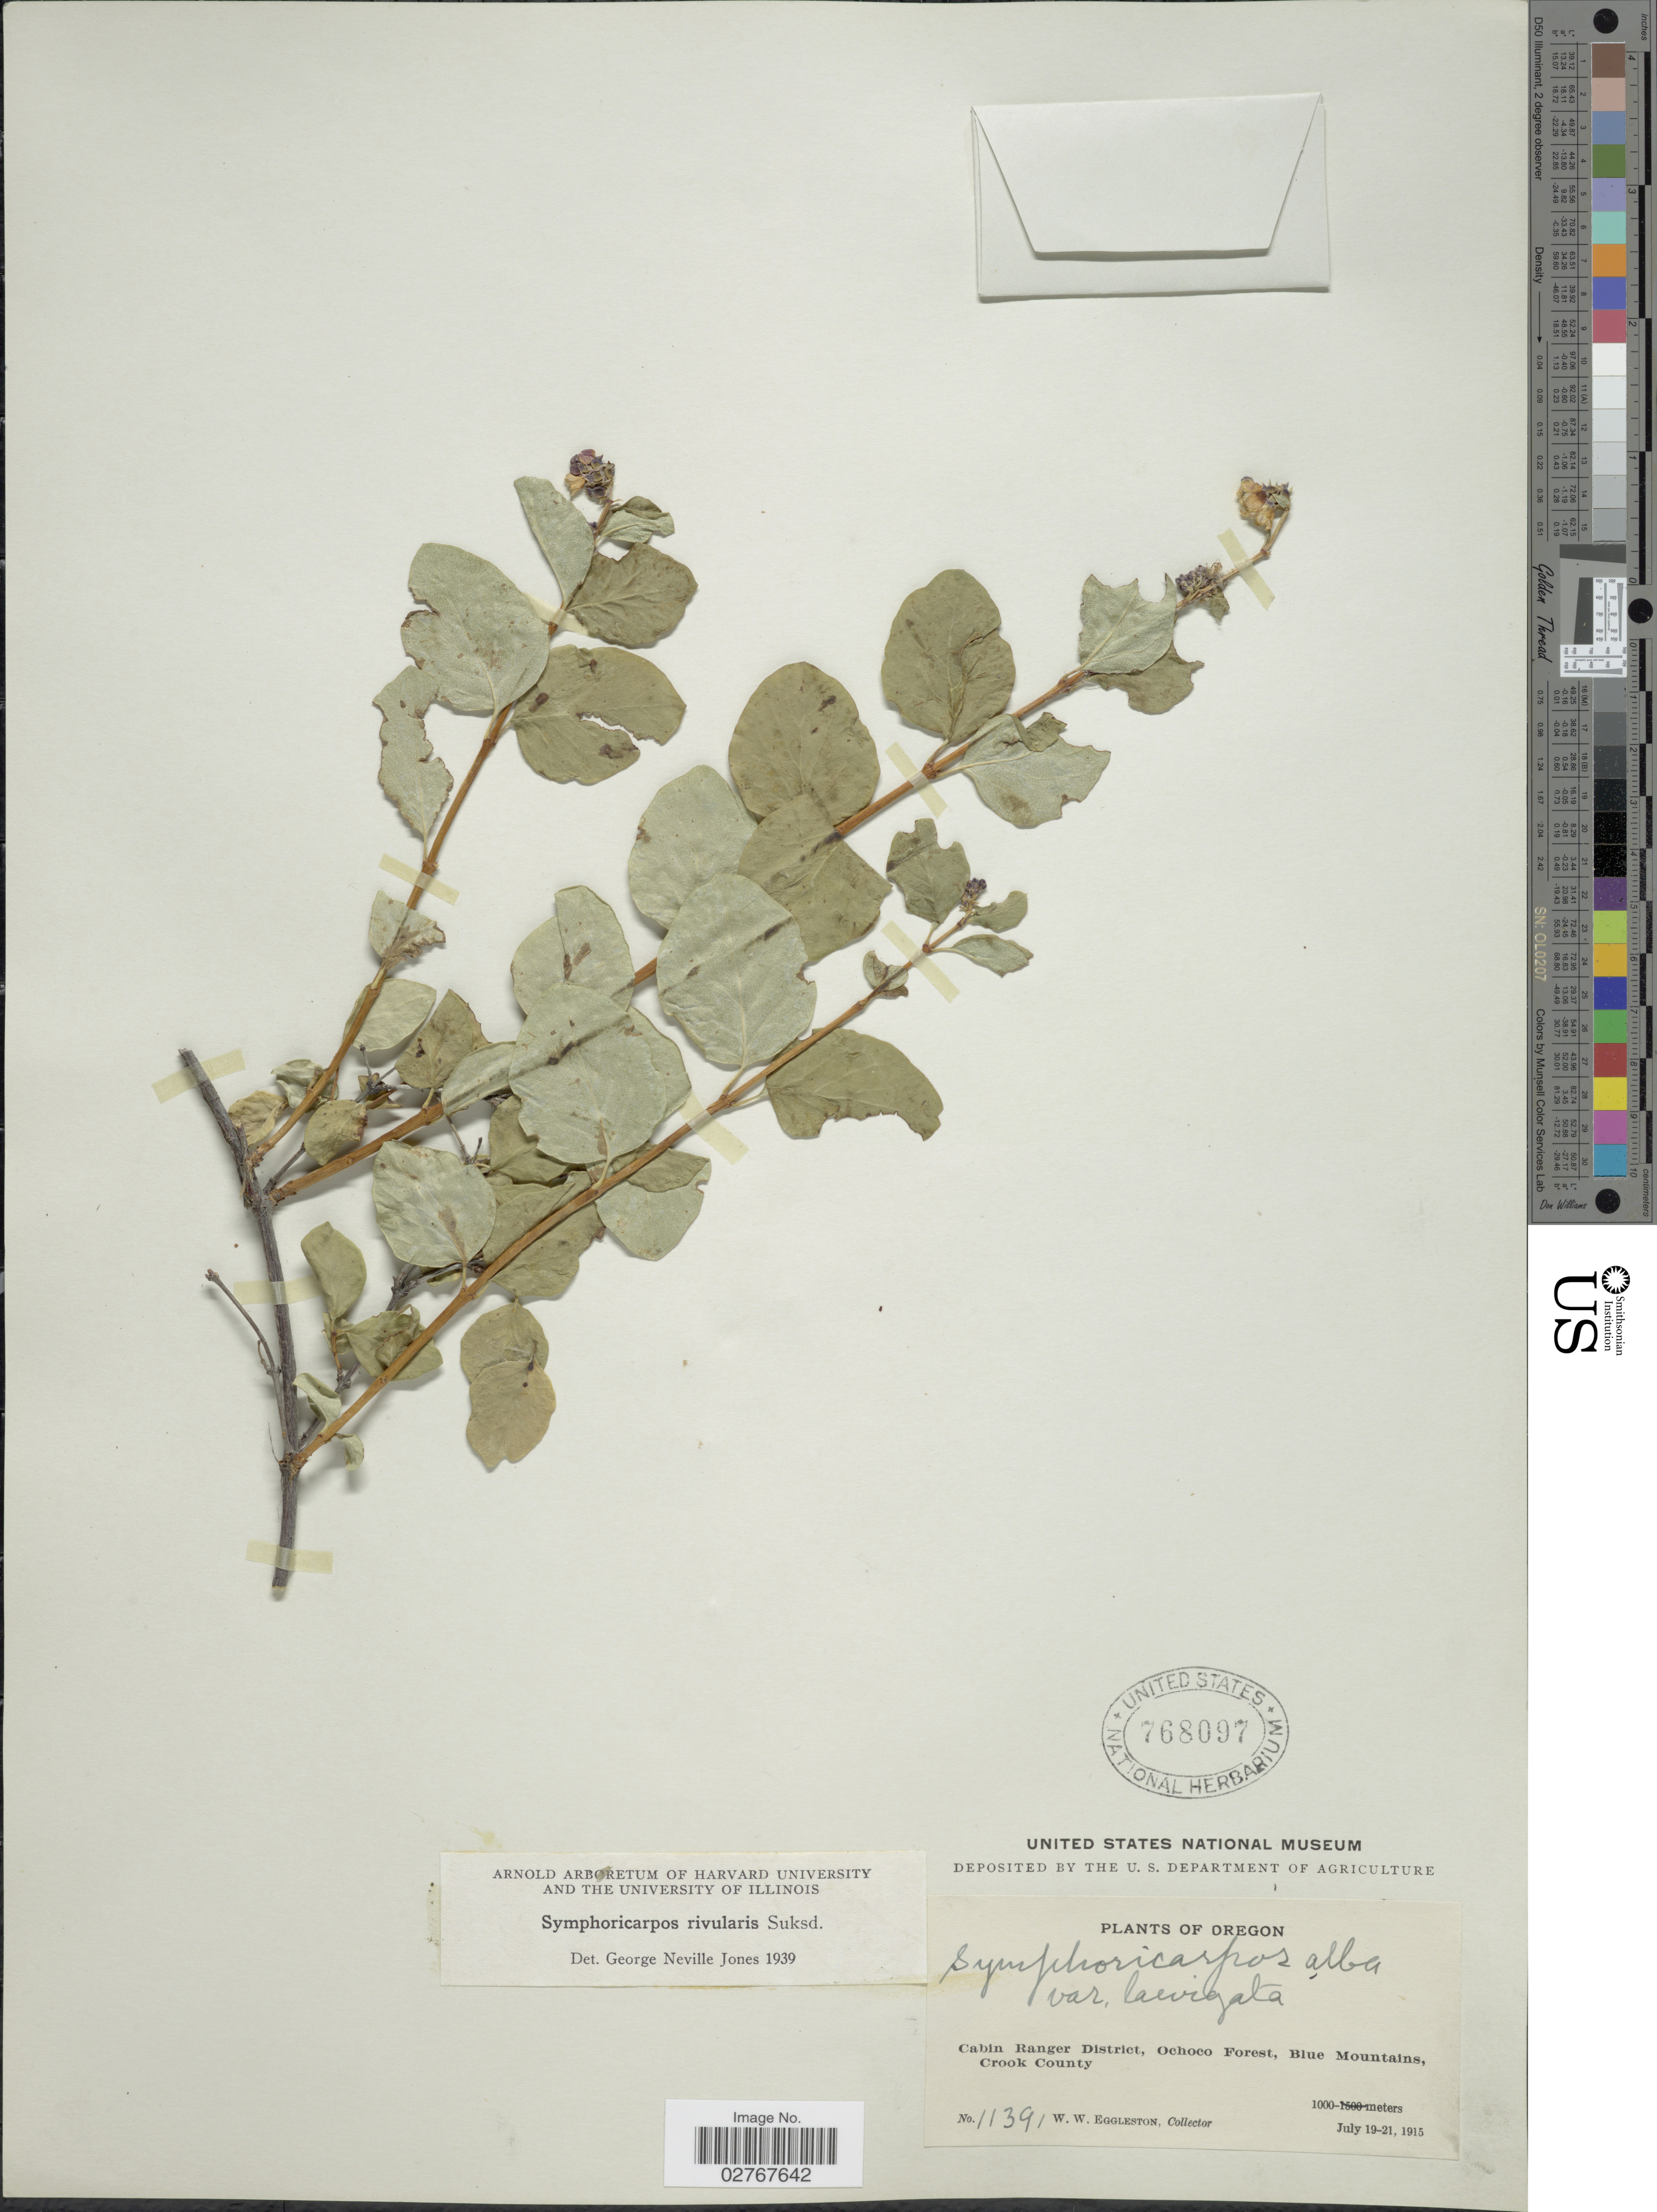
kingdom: Plantae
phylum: Tracheophyta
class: Magnoliopsida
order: Dipsacales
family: Caprifoliaceae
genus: Symphoricarpos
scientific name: Symphoricarpos rivularis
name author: Suksd.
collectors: W. W. Eggleston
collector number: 11391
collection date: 1915-07-19/1915-07-21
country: United States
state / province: Oregon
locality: Cabin Ranger District, Ochoco Forest, Blue Mountains, Crook County.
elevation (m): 1000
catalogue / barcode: US 768097